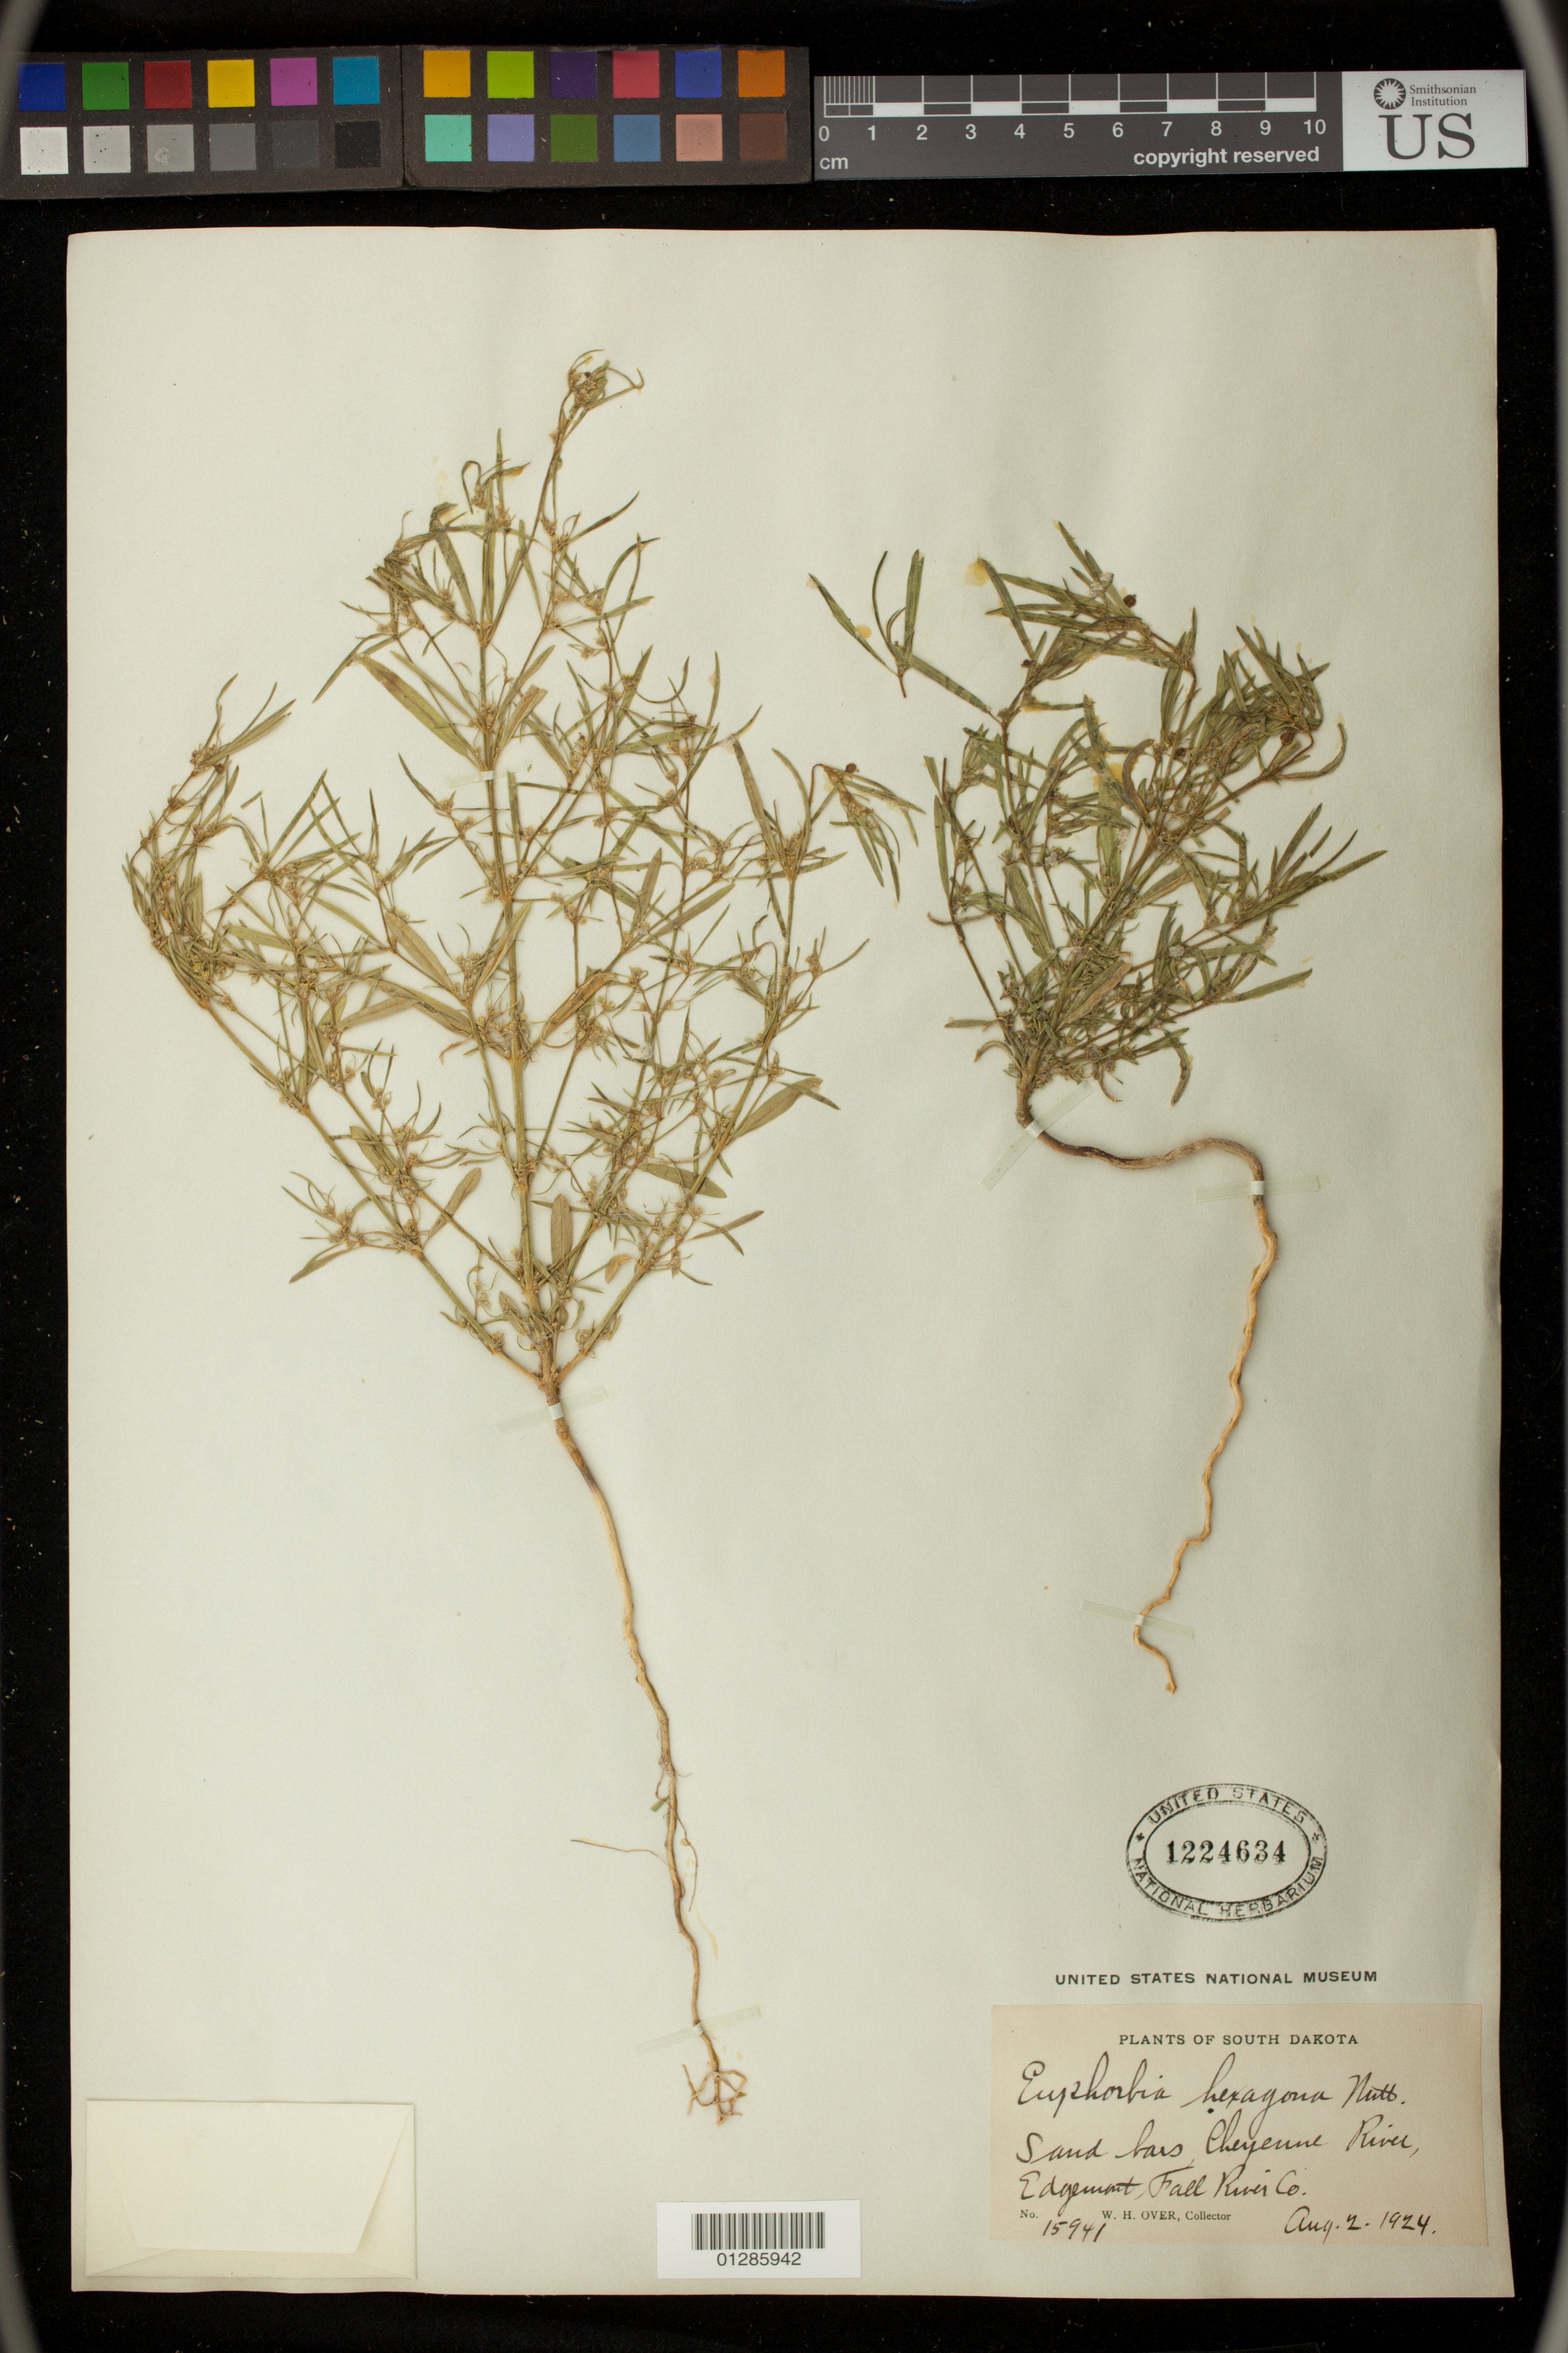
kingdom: Plantae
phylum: Tracheophyta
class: Magnoliopsida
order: Malpighiales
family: Euphorbiaceae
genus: Euphorbia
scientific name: Euphorbia hexagona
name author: Nutt. ex Spreng.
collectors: W. Over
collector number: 15941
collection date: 1924-08-02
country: United States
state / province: South Dakota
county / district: Fall River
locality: Sand bars, Cheyenne River, Edgemont.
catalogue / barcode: US 1224634